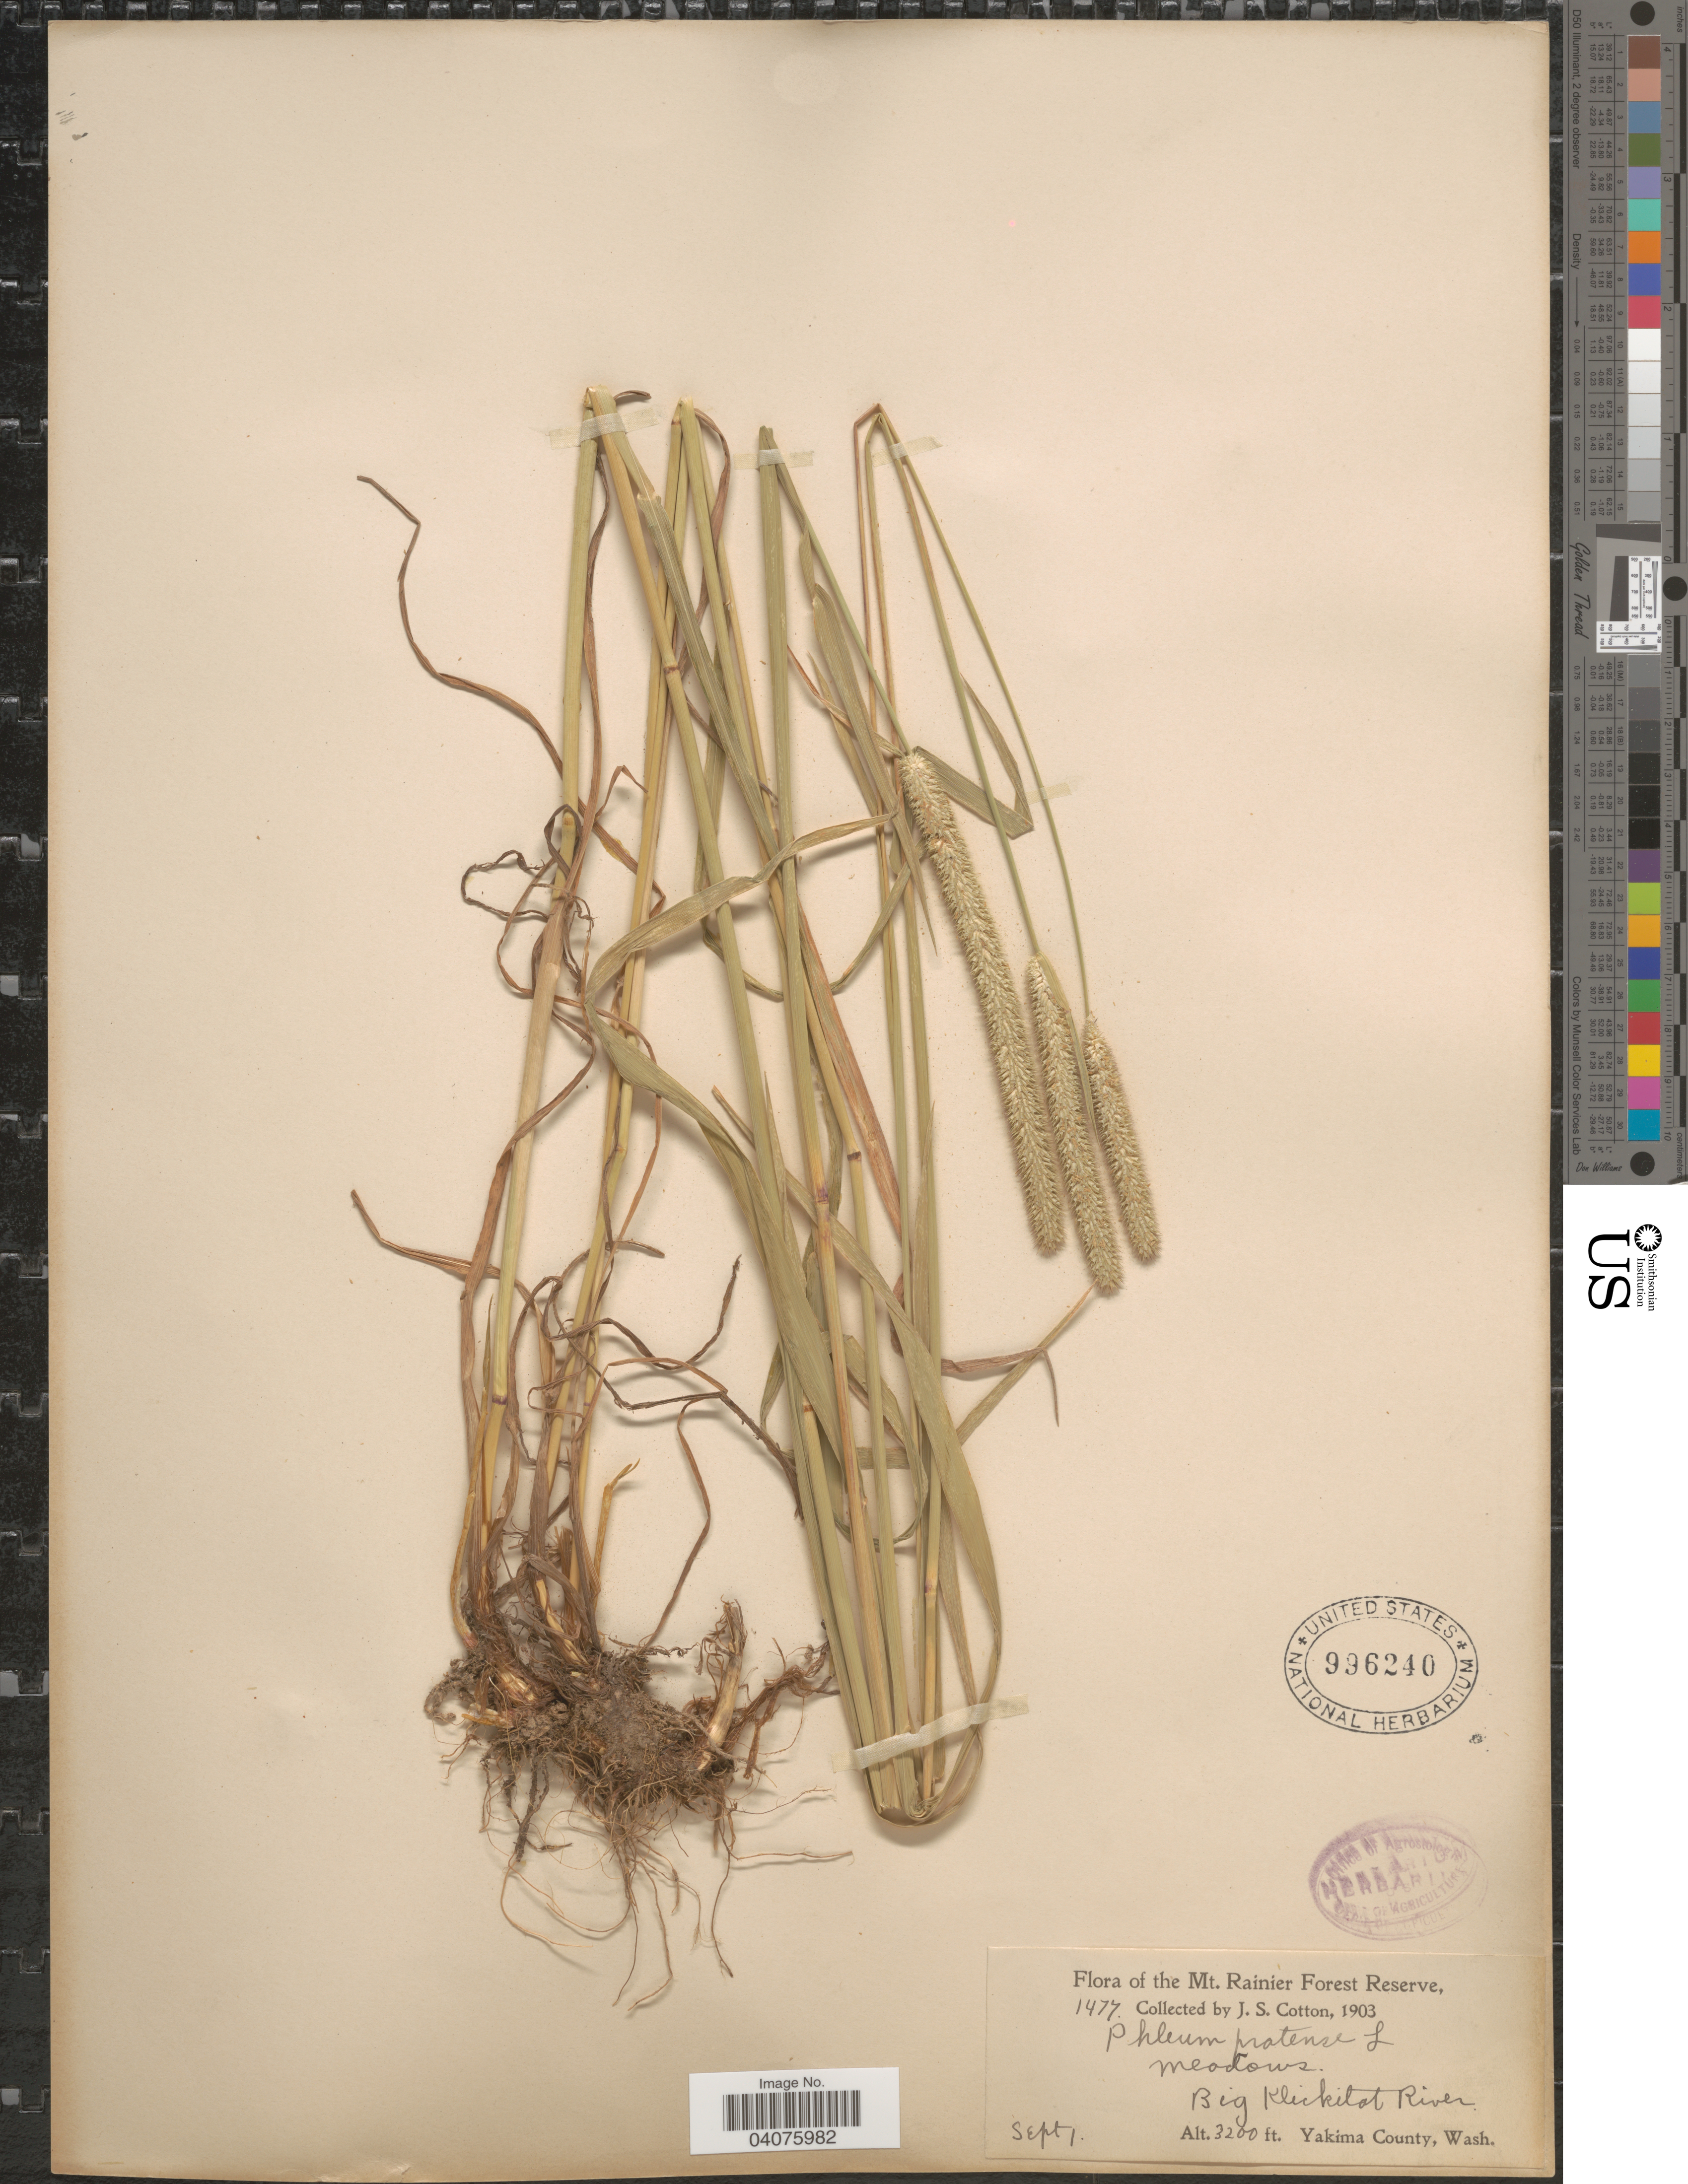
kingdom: Plantae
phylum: Tracheophyta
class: Liliopsida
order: Poales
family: Poaceae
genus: Phleum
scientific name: Phleum pratense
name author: L.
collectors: J. S. Cotton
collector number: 1477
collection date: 1903-09-01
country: United States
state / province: Washington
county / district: Yakima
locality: Mt. Rainier Forest Reserve. Big Klickitat River. Yakima County.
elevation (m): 975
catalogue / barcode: US 996240